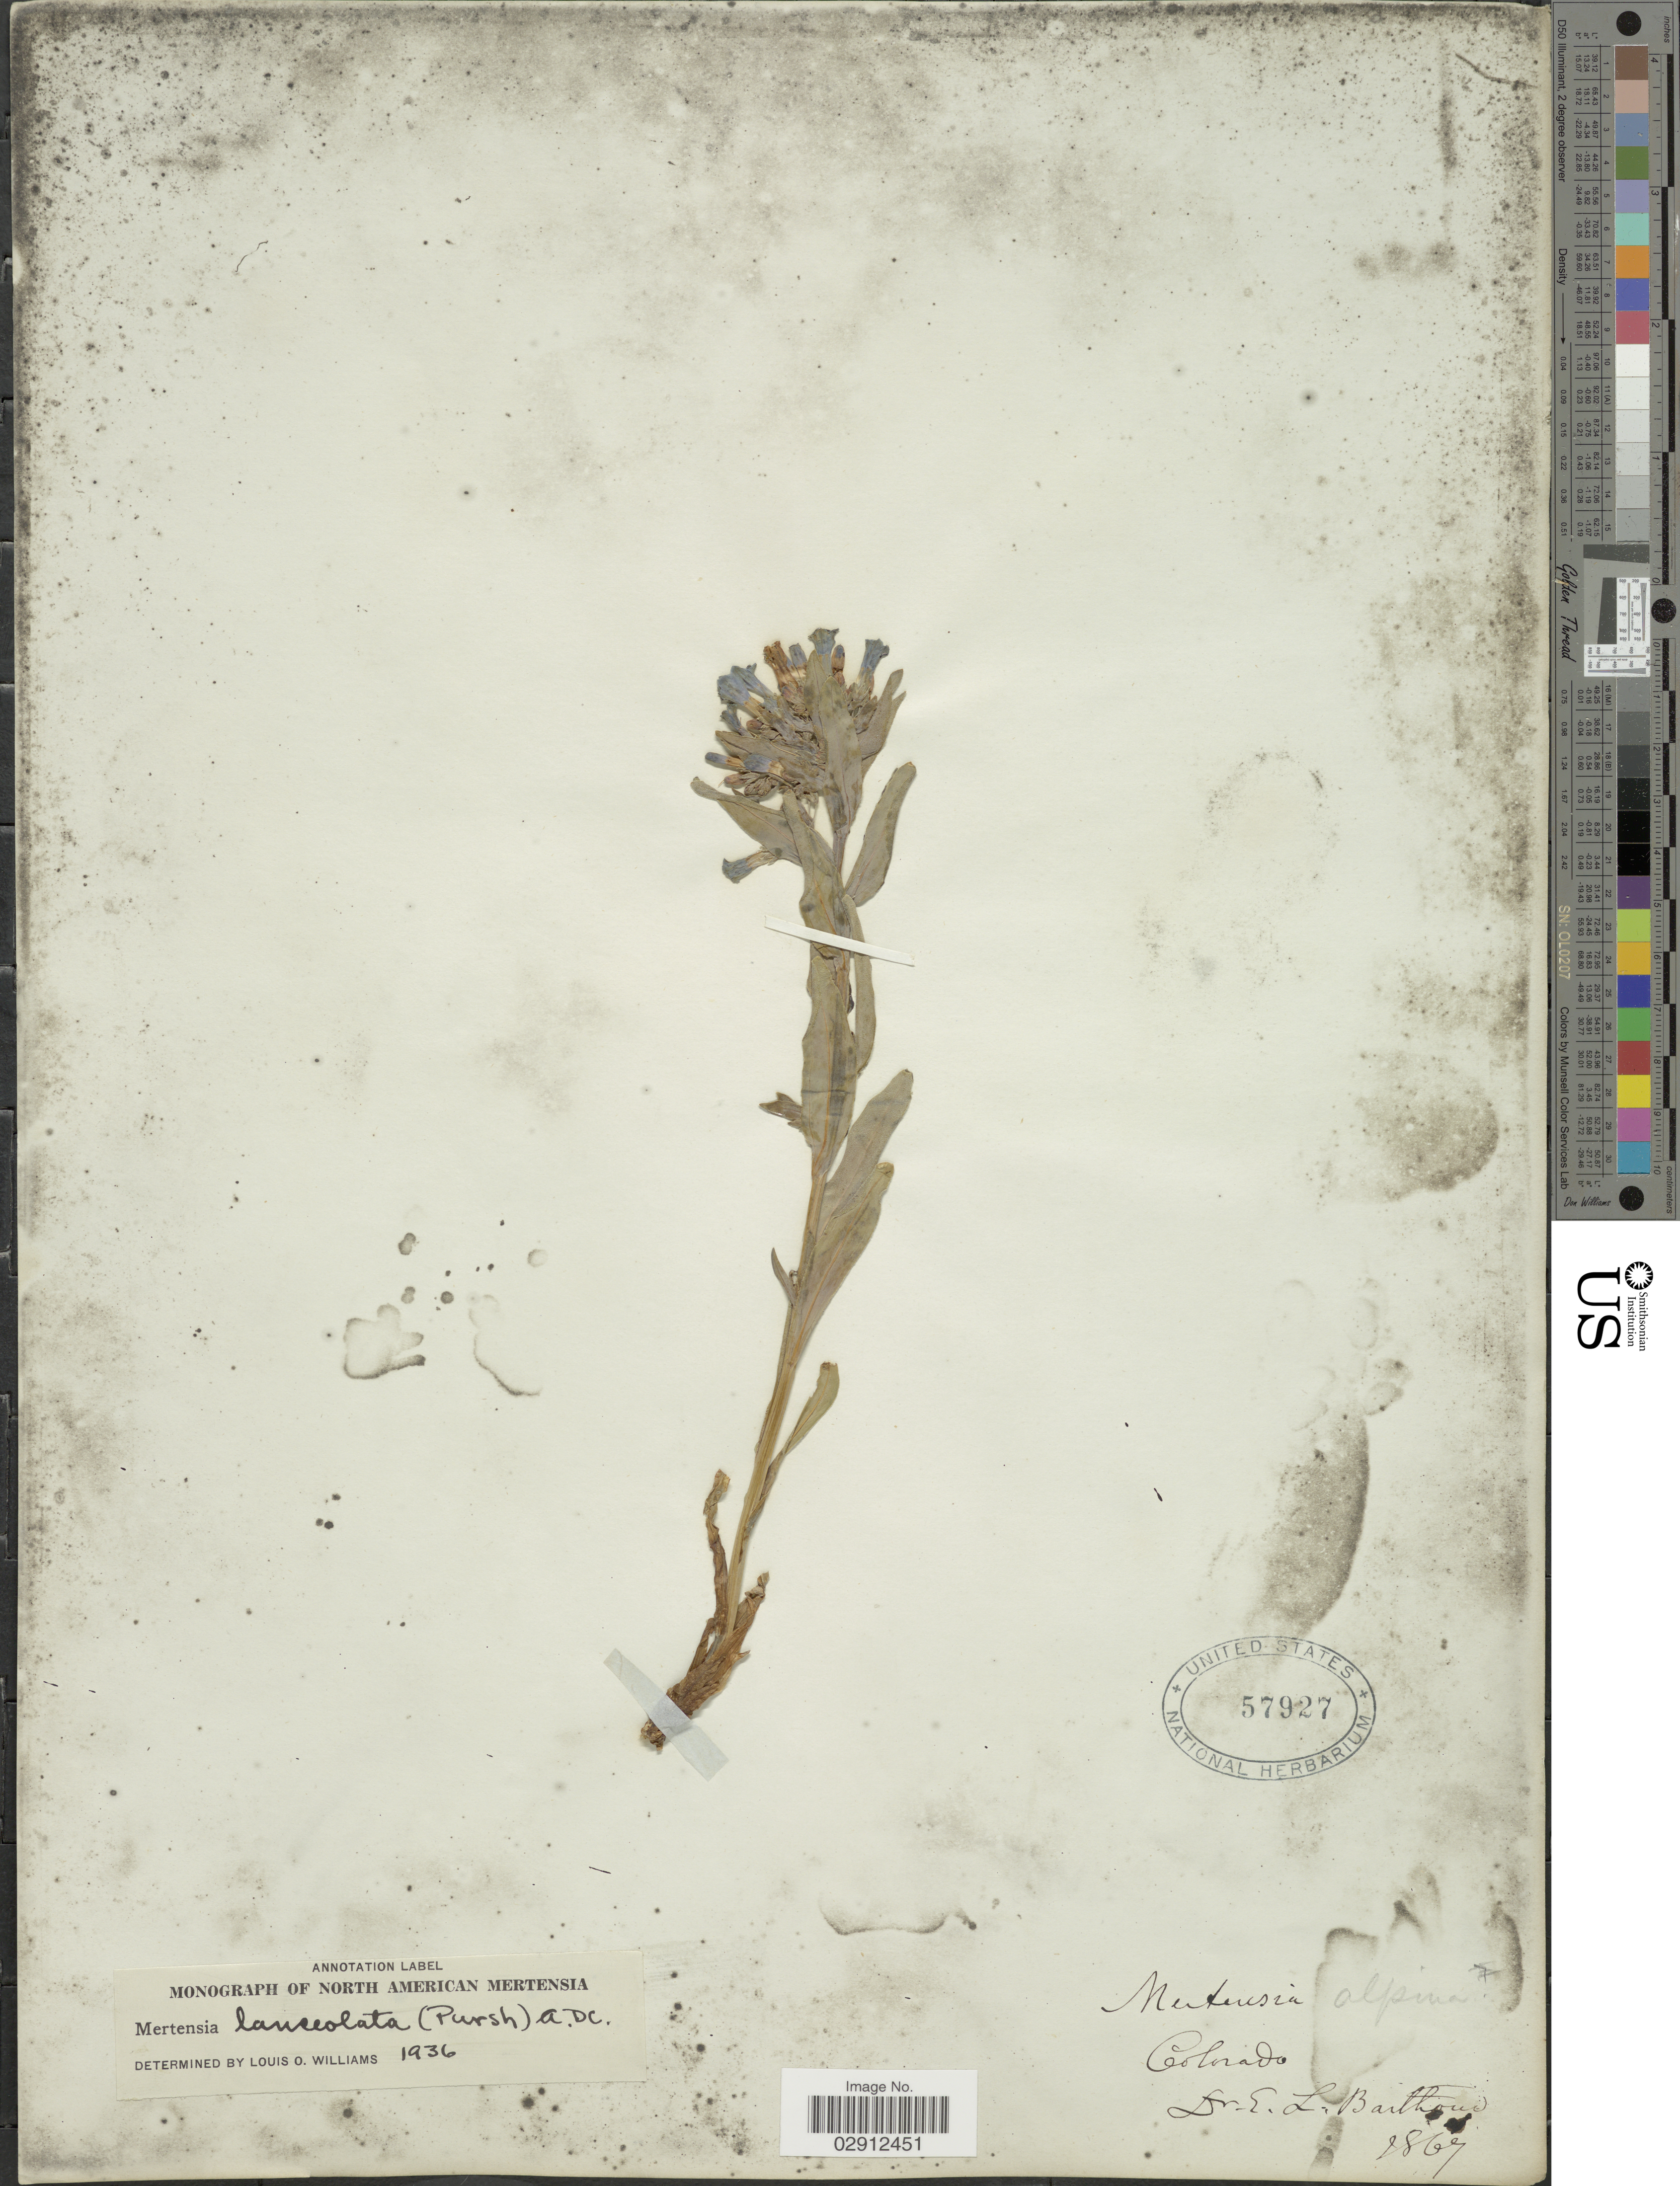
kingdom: Plantae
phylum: Tracheophyta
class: Magnoliopsida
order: Boraginales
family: Boraginaceae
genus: Mertensia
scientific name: Mertensia lanceolata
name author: (Pursh) DC. ex A. DC.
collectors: E. Barthoud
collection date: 1867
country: United States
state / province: Colorado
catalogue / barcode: US 57927